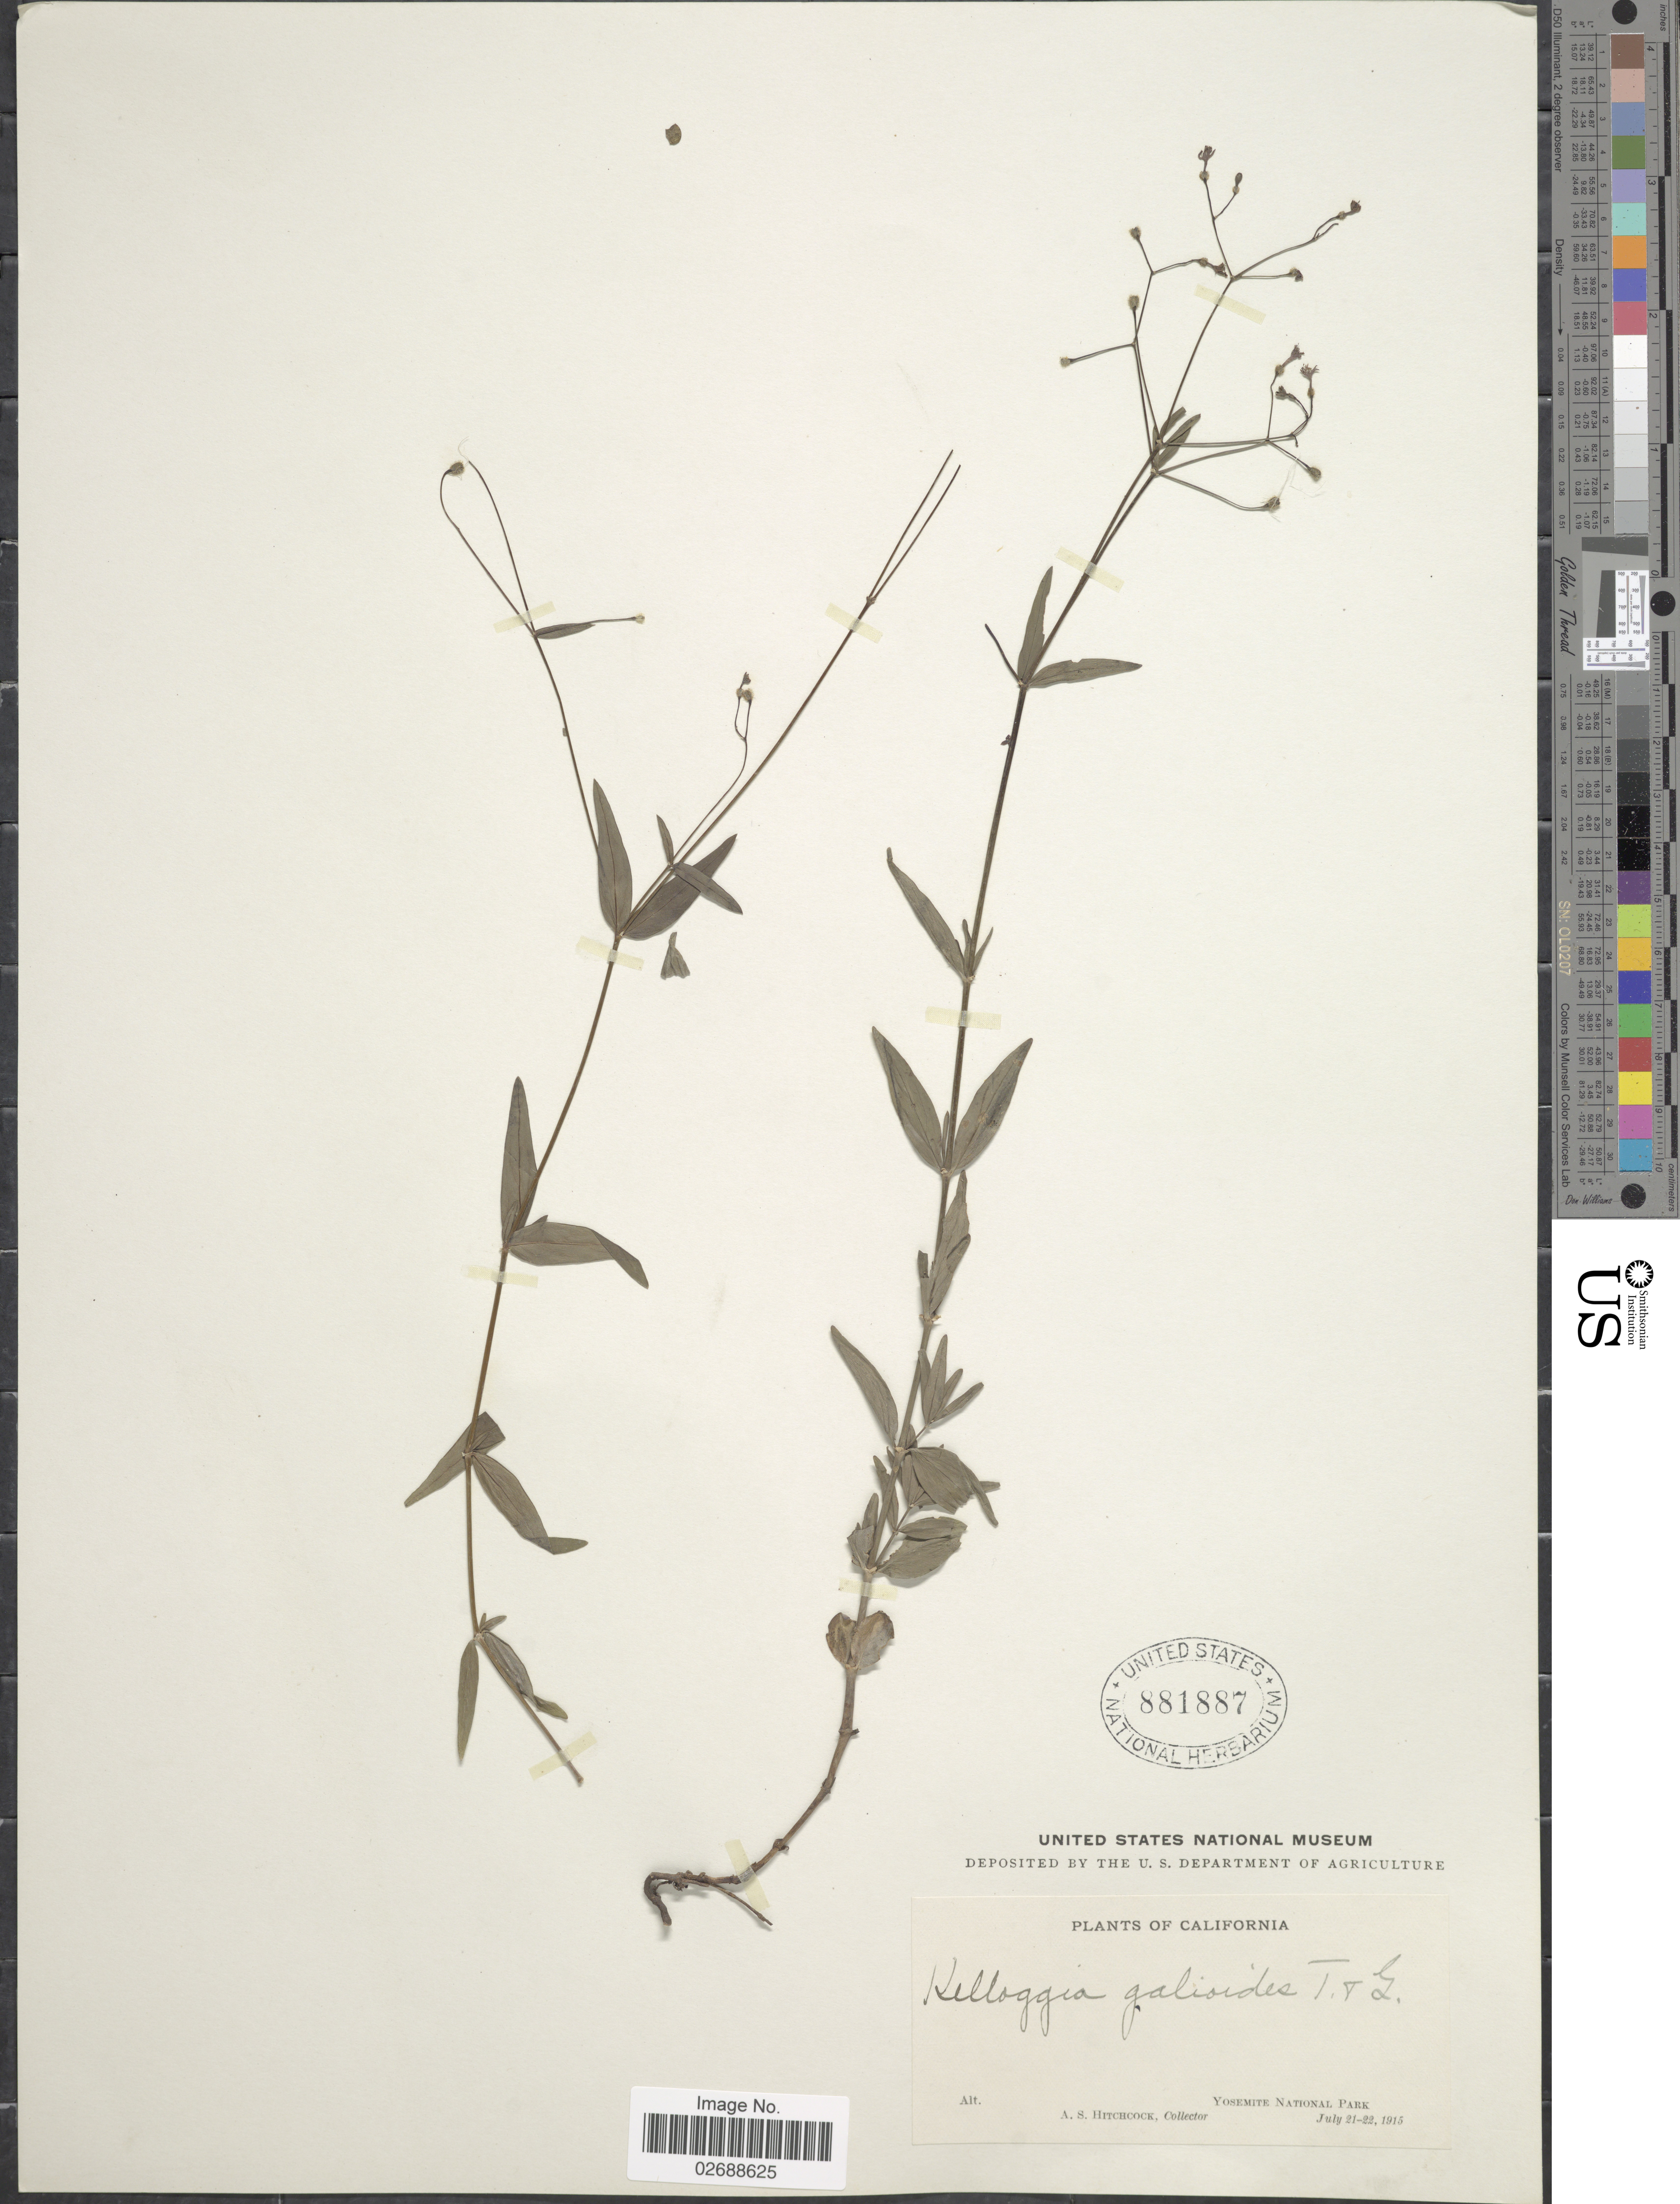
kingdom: Plantae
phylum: Tracheophyta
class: Magnoliopsida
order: Gentianales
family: Rubiaceae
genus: Kelloggia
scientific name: Kelloggia galioides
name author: Torr.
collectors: A. S. Hitchcock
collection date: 1915-07-21/1915-07-22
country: United States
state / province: California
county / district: Mariposa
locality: Yosemite National Park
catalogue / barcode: US 881887